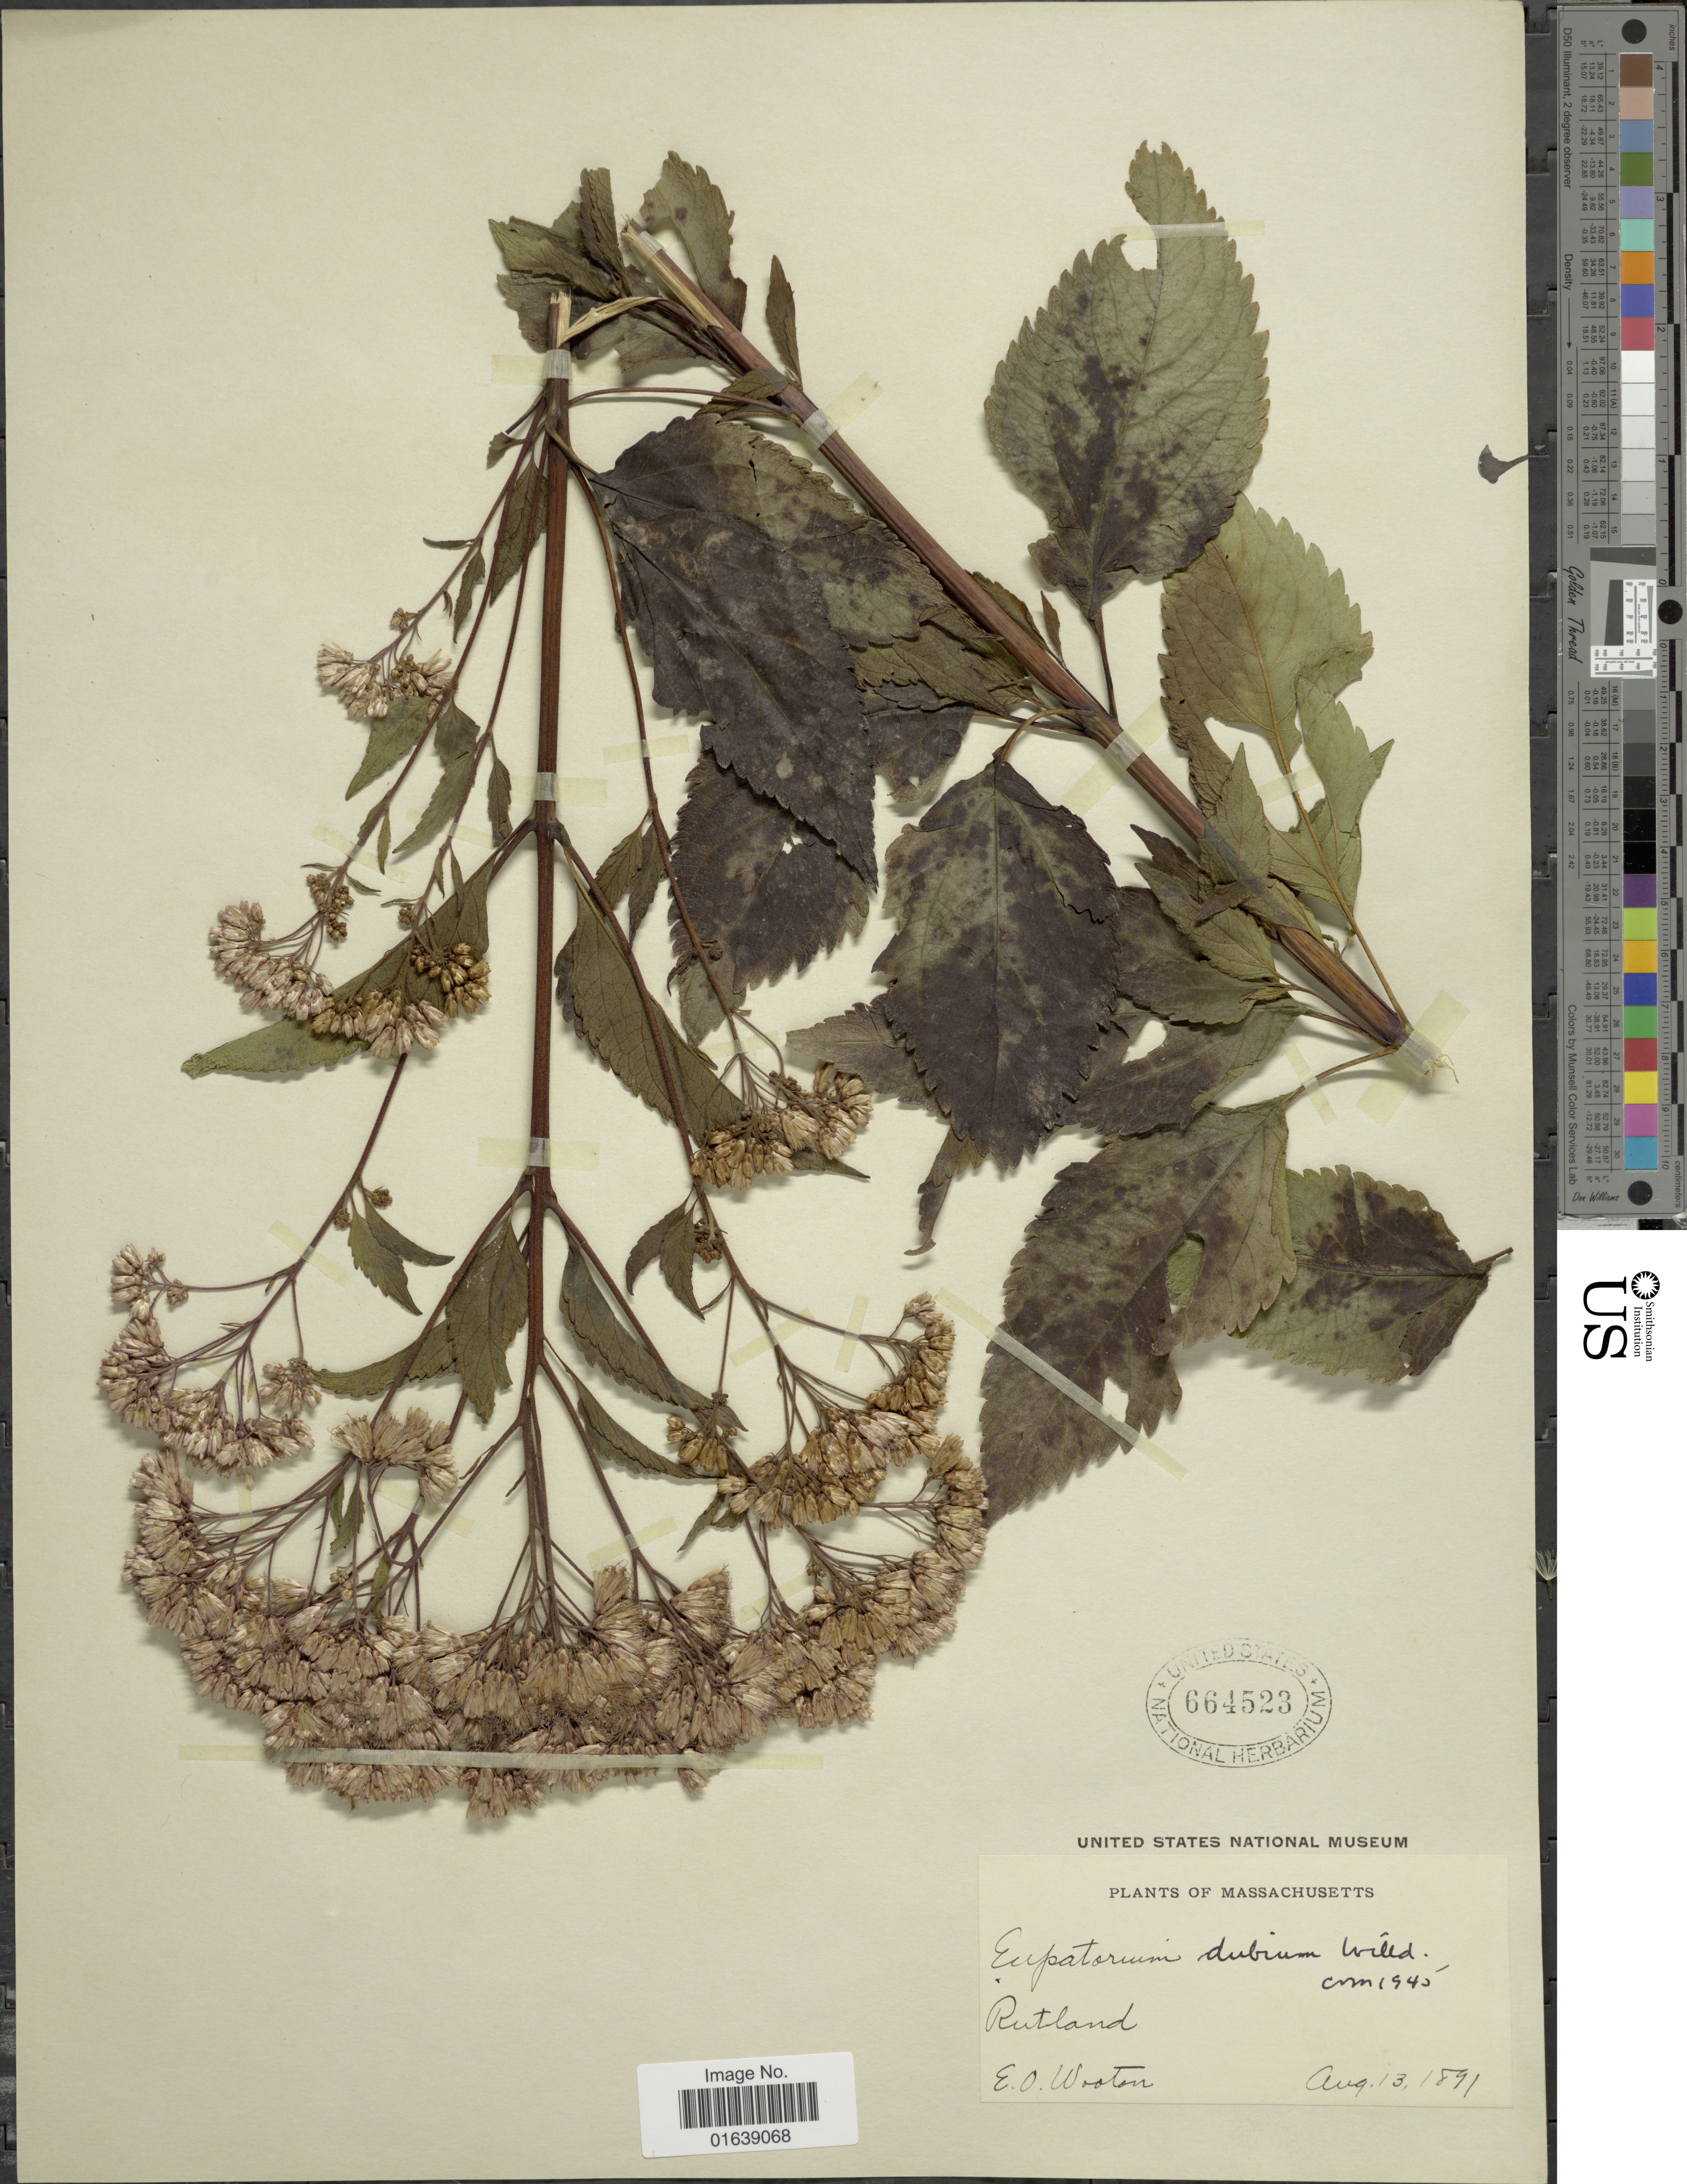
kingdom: Plantae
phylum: Tracheophyta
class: Magnoliopsida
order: Asterales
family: Asteraceae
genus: Eupatorium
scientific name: Eupatorium dubium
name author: Willd. ex Poir.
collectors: E. O. Wooton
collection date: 1891-08-13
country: United States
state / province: Massachusetts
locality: Massachusetts. Rutland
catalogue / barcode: US 664523